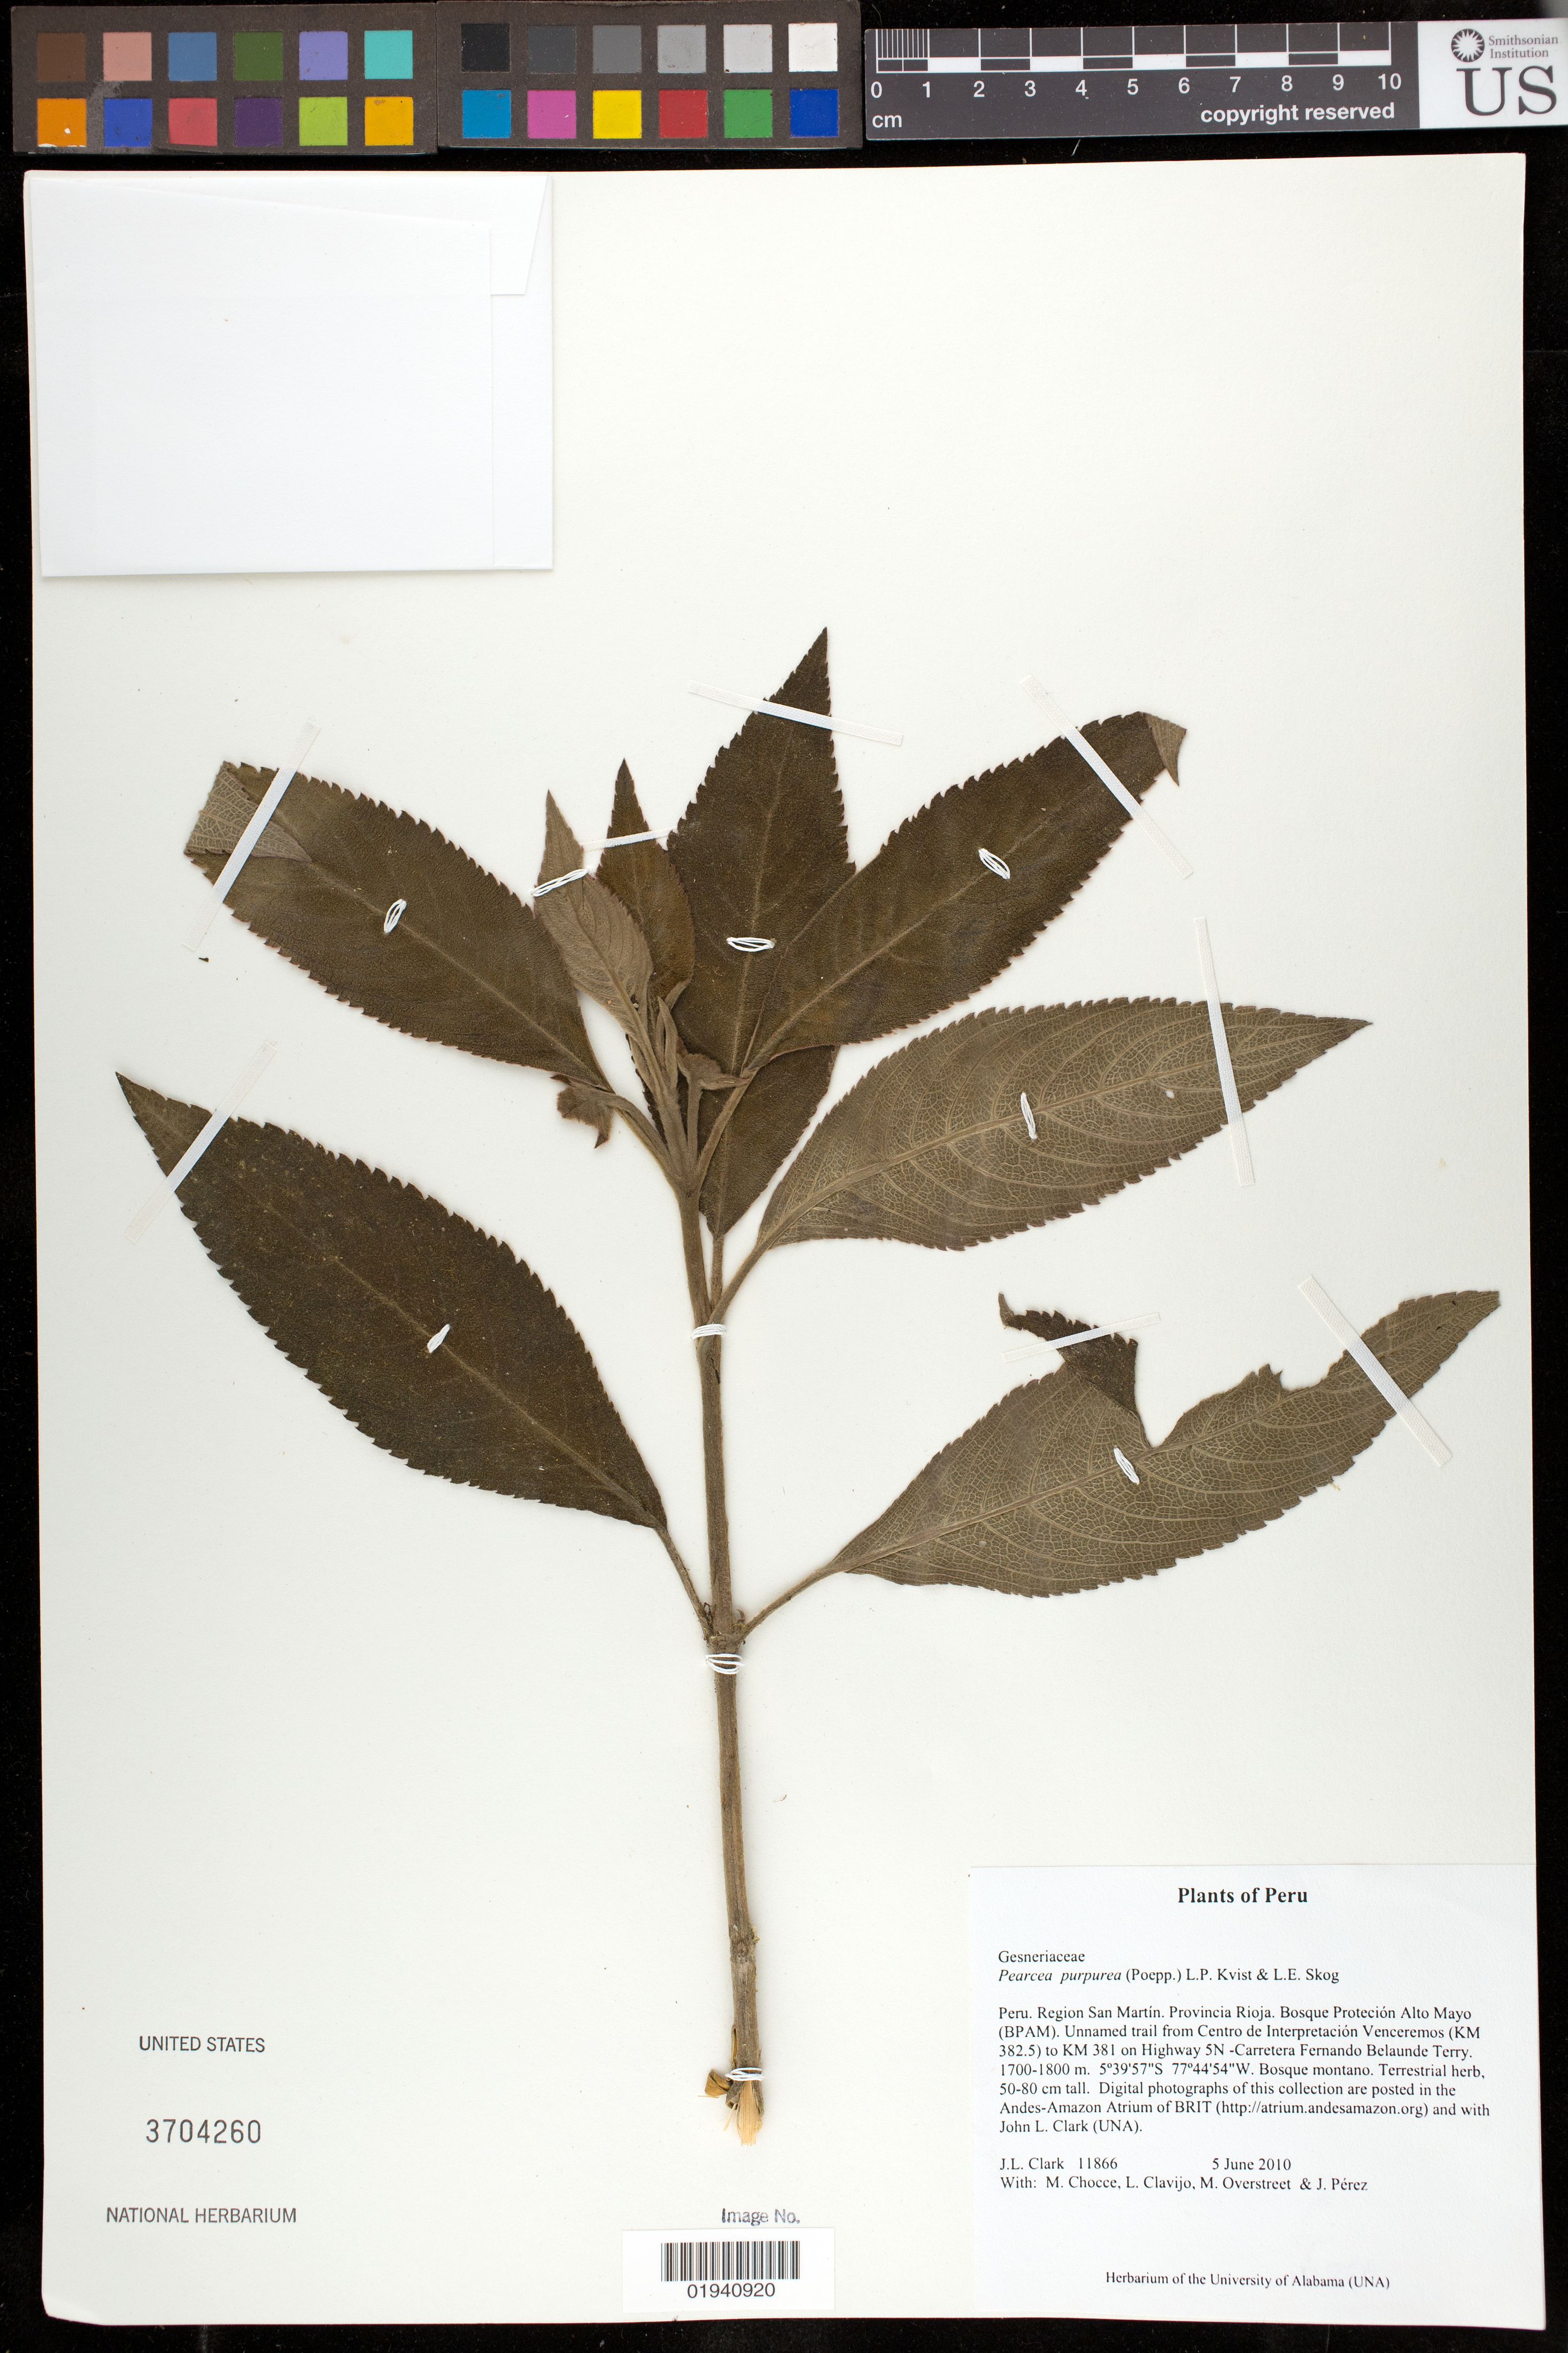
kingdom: Plantae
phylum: Tracheophyta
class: Magnoliopsida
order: Lamiales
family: Gesneriaceae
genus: Pearcea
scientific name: Pearcea purpurea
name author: (Poepp.) L.P. Kvist & L.E. Skog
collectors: J. L. Clark, M. Chocce, L. Clavijo, M. Overstreet & J. Perez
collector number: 11866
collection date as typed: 5 Jun 2010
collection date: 2010-06-05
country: Peru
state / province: San Martín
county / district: Rioja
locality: Bosque Protecion Alto Mayo (BPAM). Unnamed trail from Centro de Interpretacion Venceremos (KM 382.5) to KM 381 on Highway 5N. Carretera Fernando Belaunde Terry.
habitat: Bosque montano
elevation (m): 1700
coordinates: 5 39 57 S, 77 44 54 W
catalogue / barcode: US 3704260